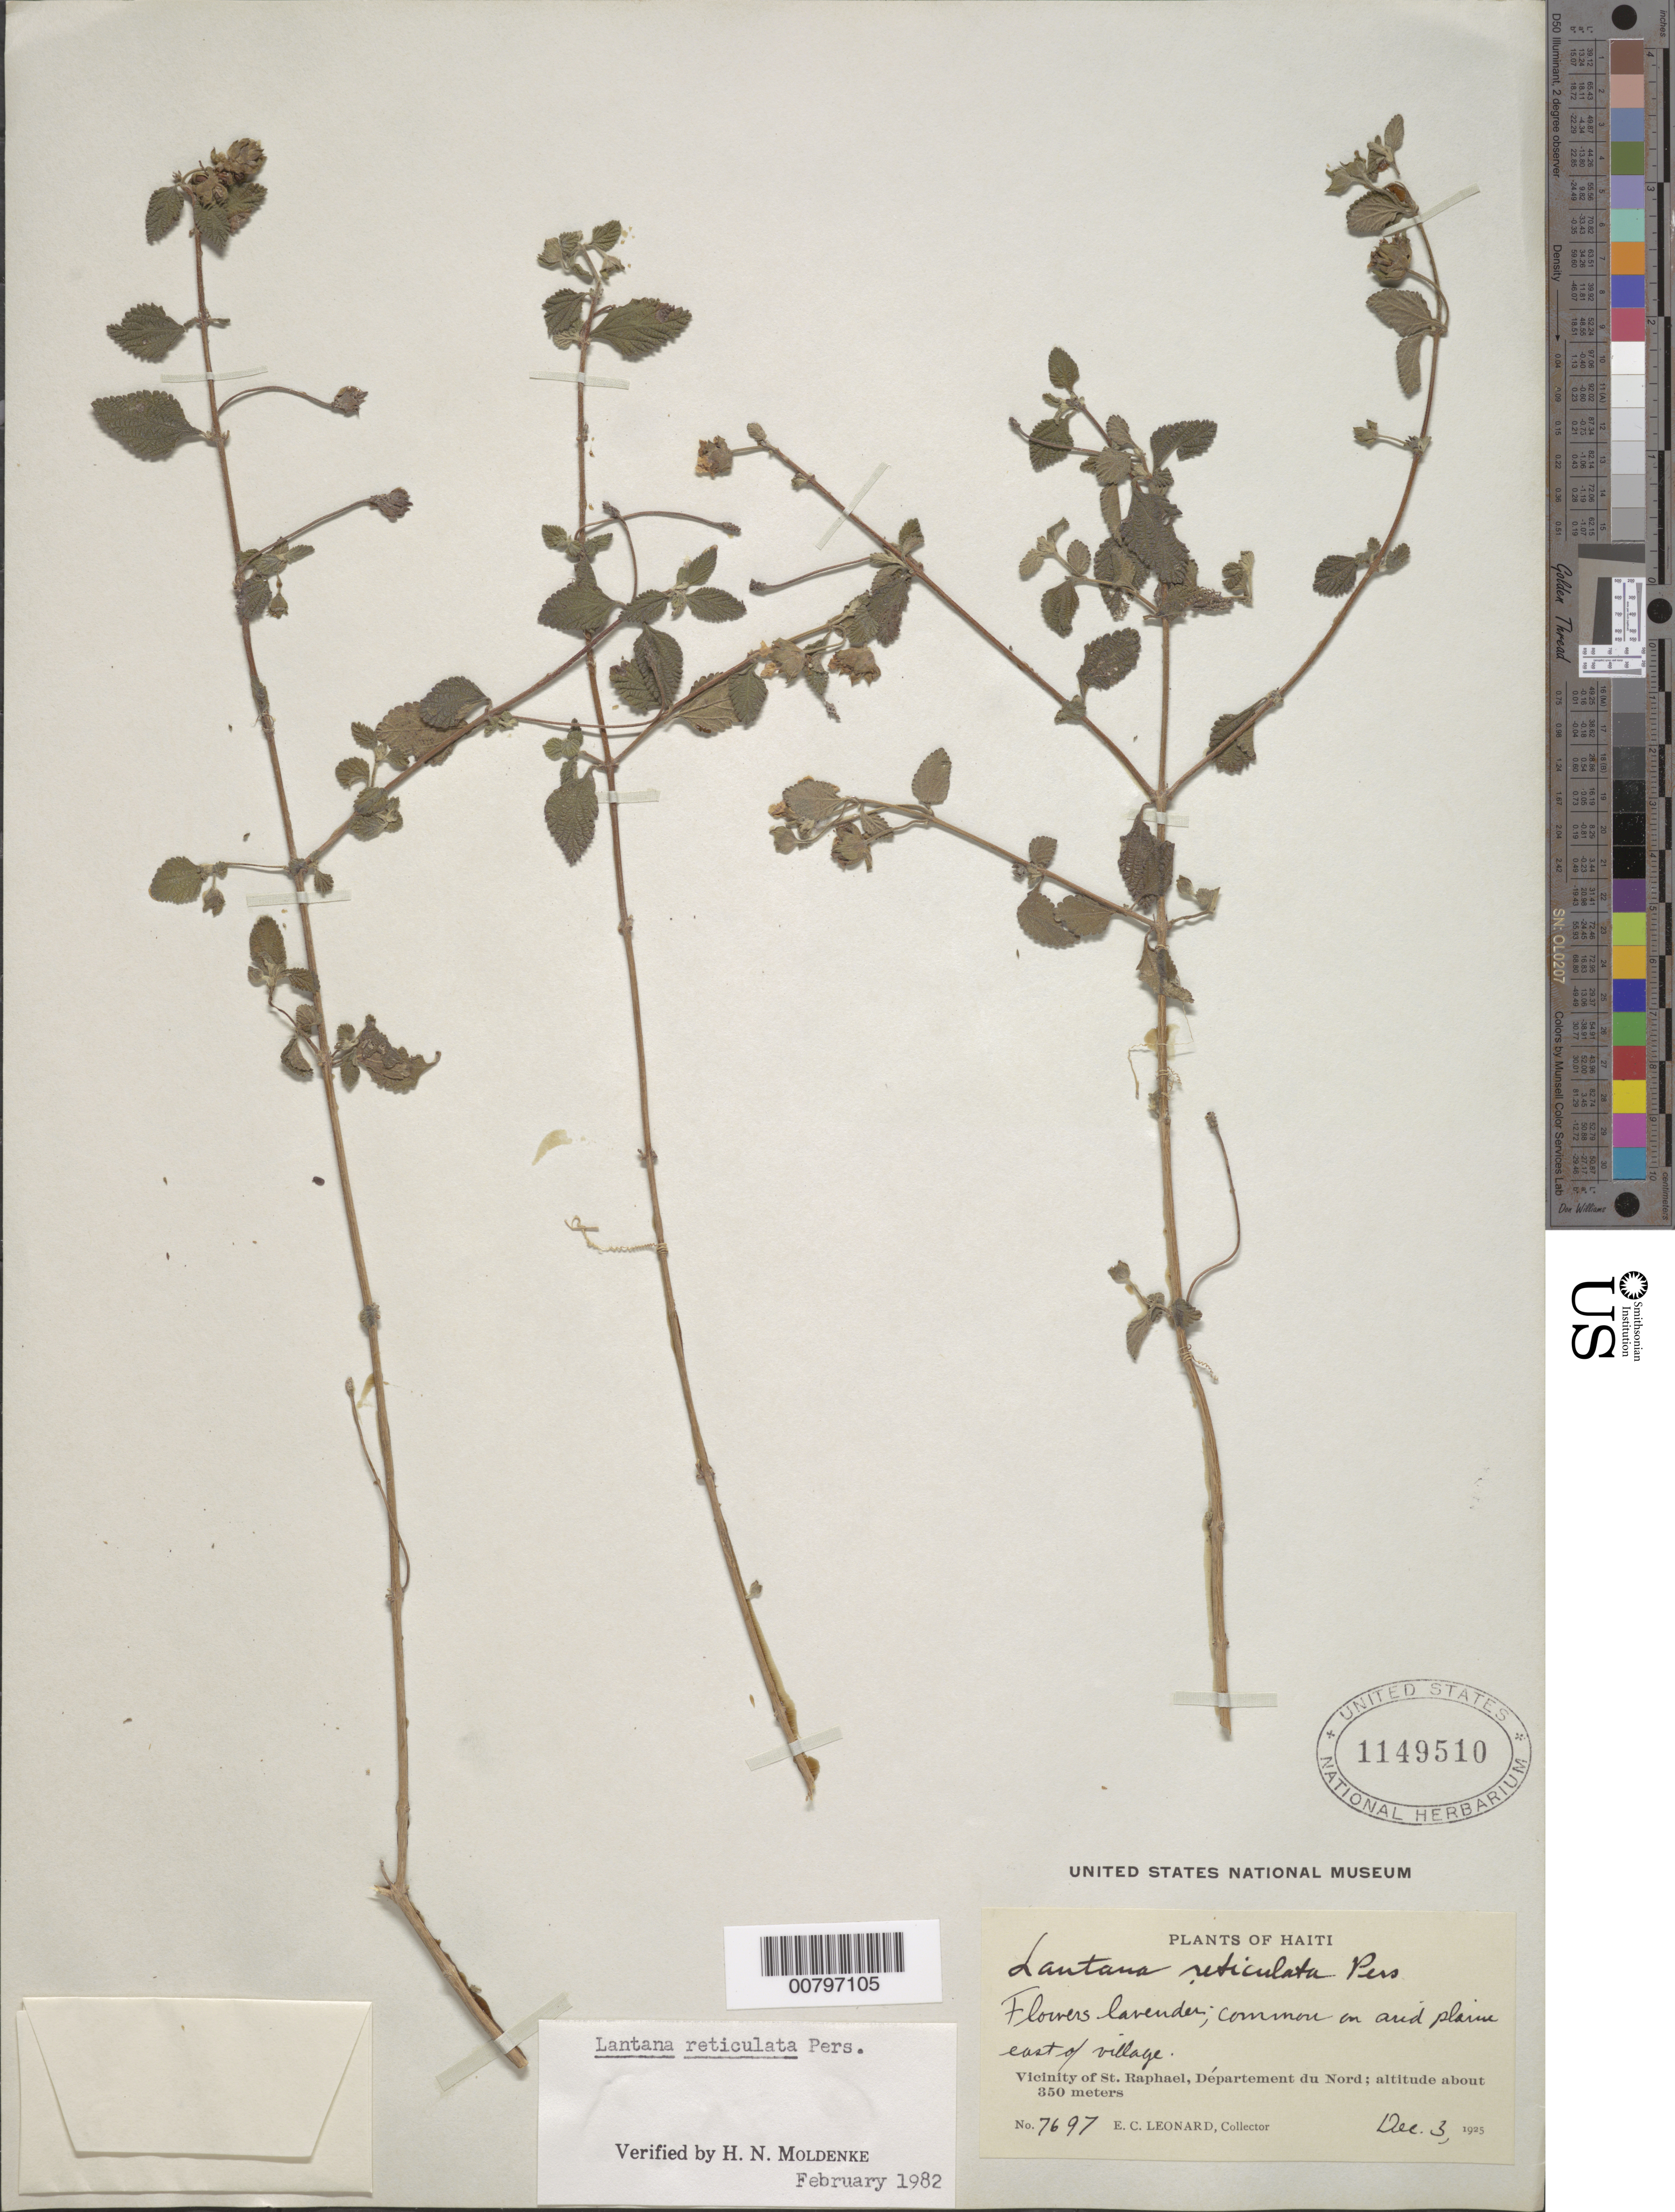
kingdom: Plantae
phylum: Tracheophyta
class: Magnoliopsida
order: Lamiales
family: Verbenaceae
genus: Lantana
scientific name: Lantana reticulata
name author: Pers.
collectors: E. C. Leonard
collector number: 7697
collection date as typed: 03 Dec 1925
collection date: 1925-12-03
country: Haiti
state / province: Nord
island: Hispaniola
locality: Vicinity of St. Raphael, E of village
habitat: Arid plaine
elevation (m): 350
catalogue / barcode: US 1149510